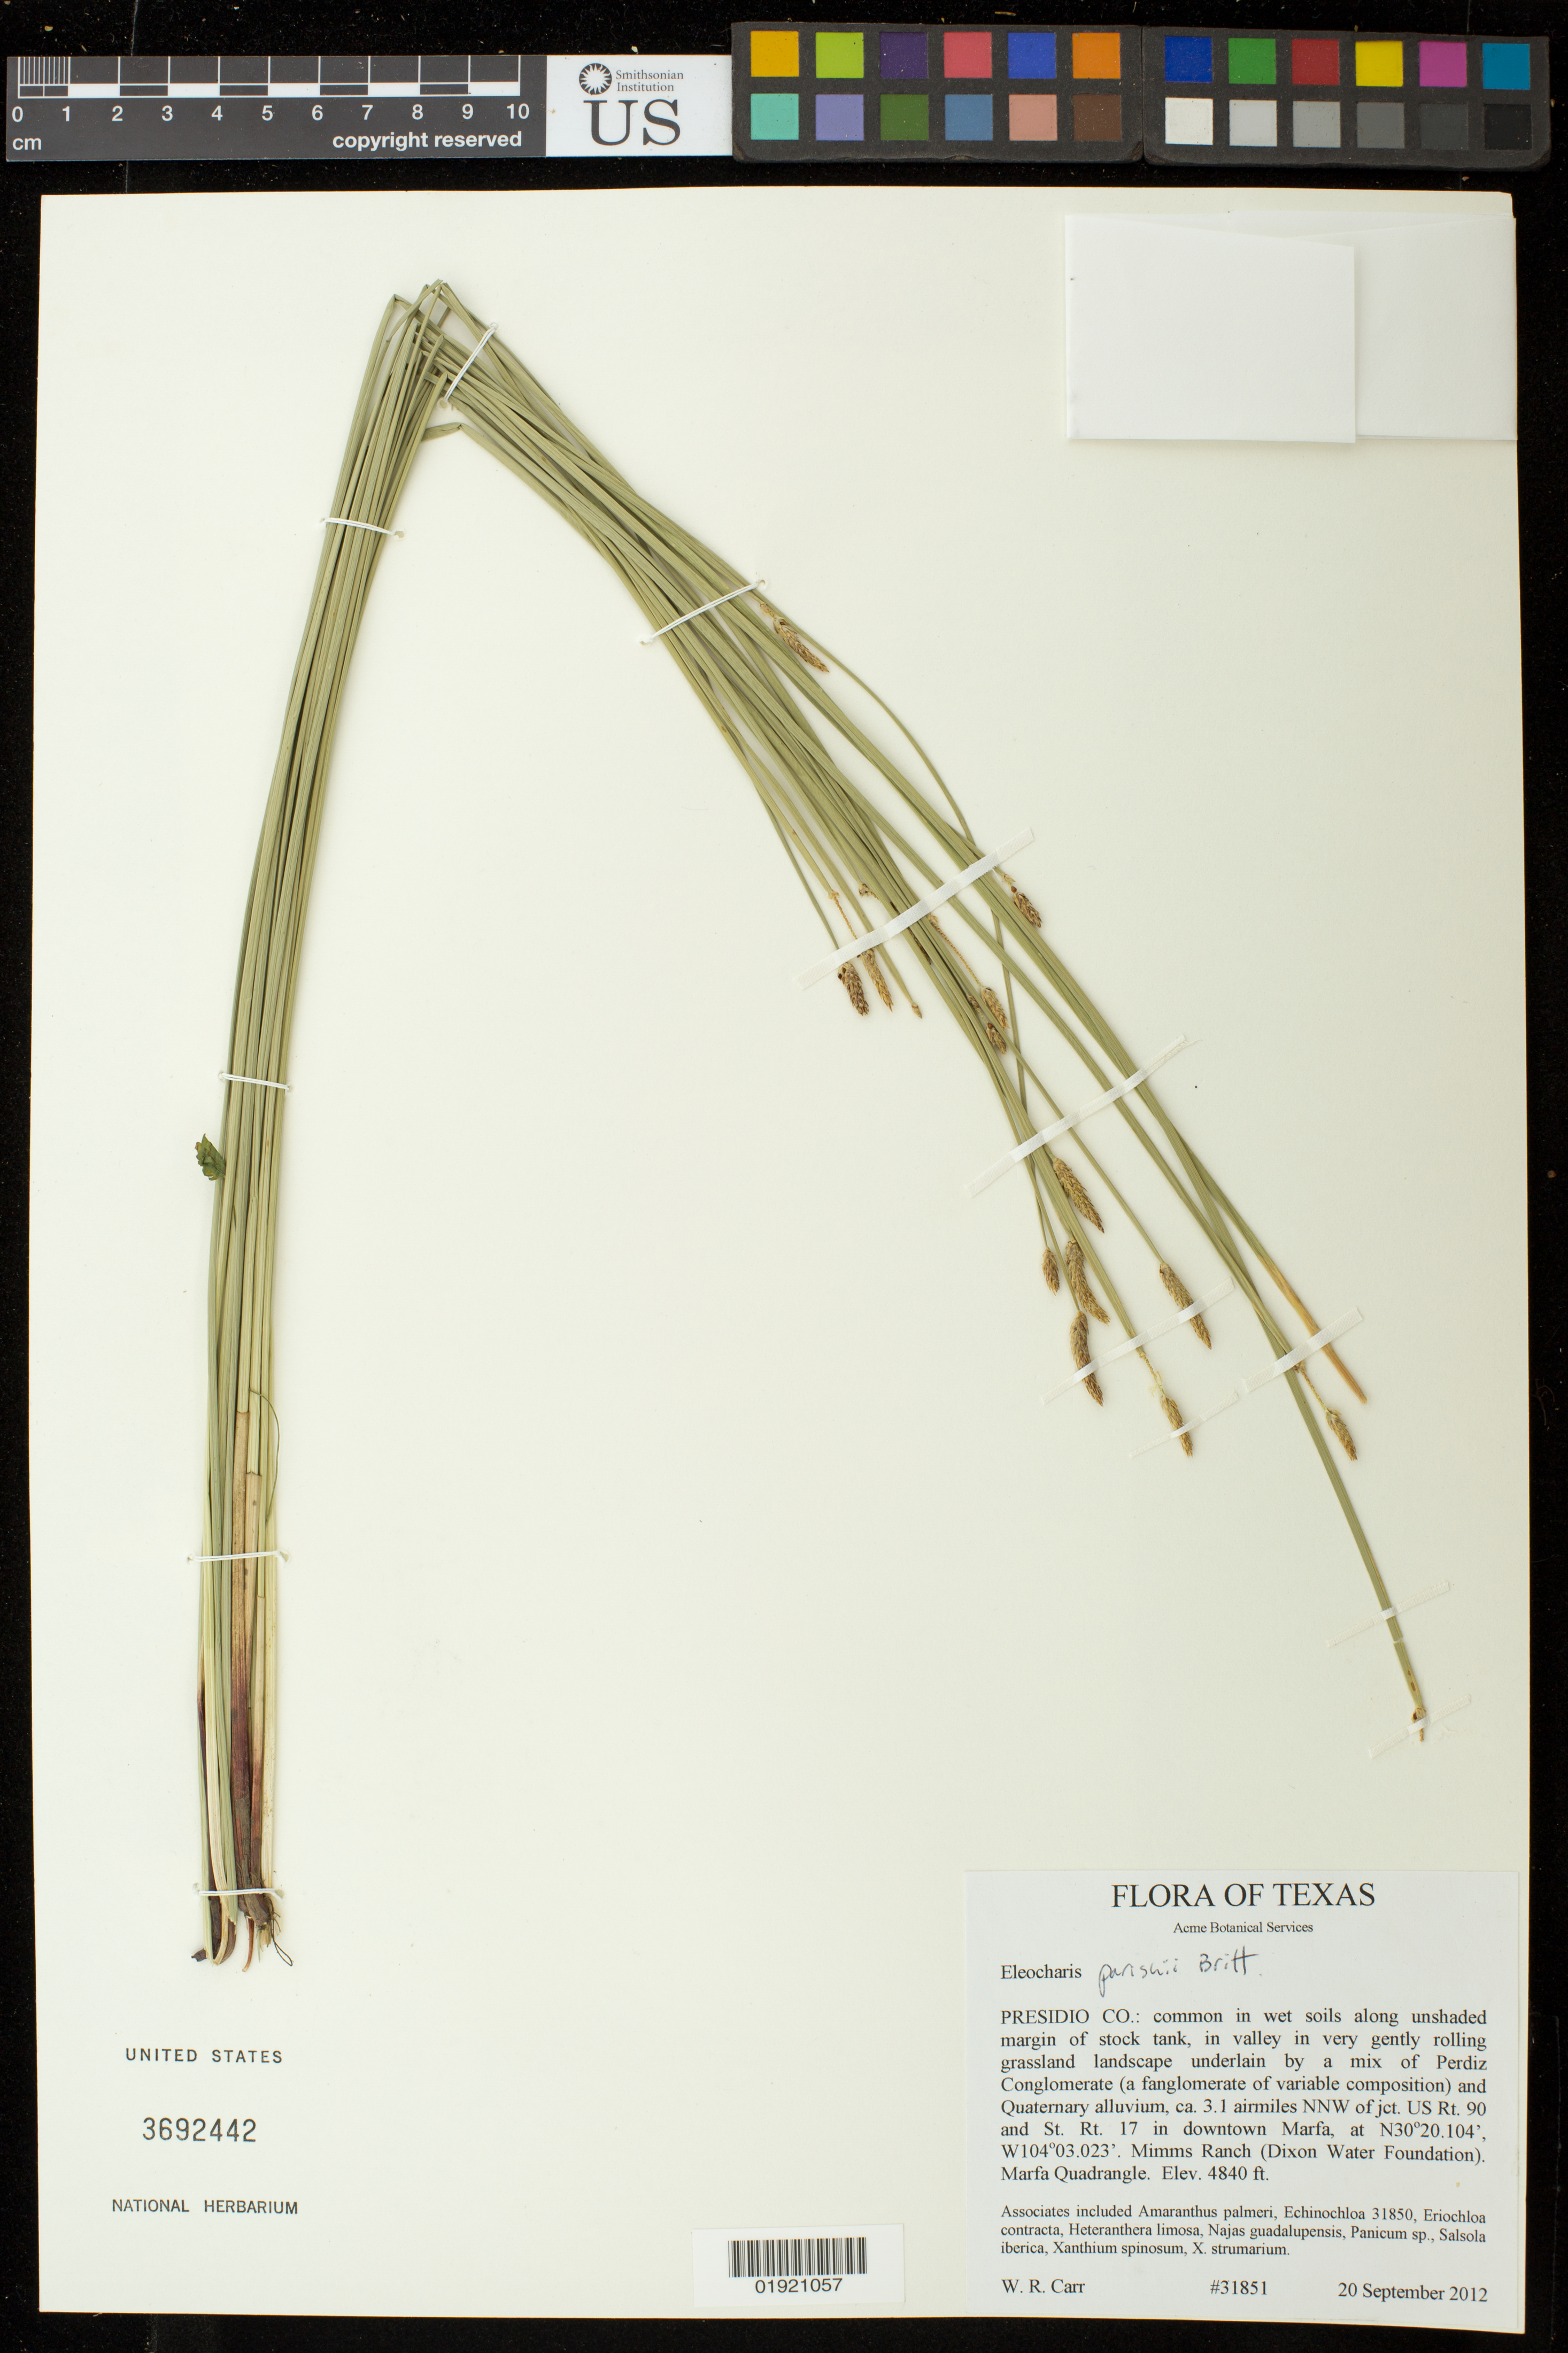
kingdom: Plantae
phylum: Tracheophyta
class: Liliopsida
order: Poales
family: Cyperaceae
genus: Eleocharis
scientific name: Eleocharis macrostachya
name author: Britton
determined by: Strong, M. T., (US), Smithsonian Institution - National Museum of Natural History (UNITED STATES)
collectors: W. Carr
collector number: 31851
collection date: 2012-09-20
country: United States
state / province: Texas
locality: Presidio Co.: ca. 3.1 airmiles NNW of jct. US Rt. 90 and St. Rt. 17 in downtown Marfa, Mimms Ranch (Dixon Water Foundation). Marfa Quadrangle.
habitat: Common in wet soils along unshaded margin of stock tank, in valley in very gently rolling grassland landscape underlain by a mix of Perdiz Conglomerate (a fanglomerate of variable composition) and Quaternary alluvium.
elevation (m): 1475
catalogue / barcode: US 3692442